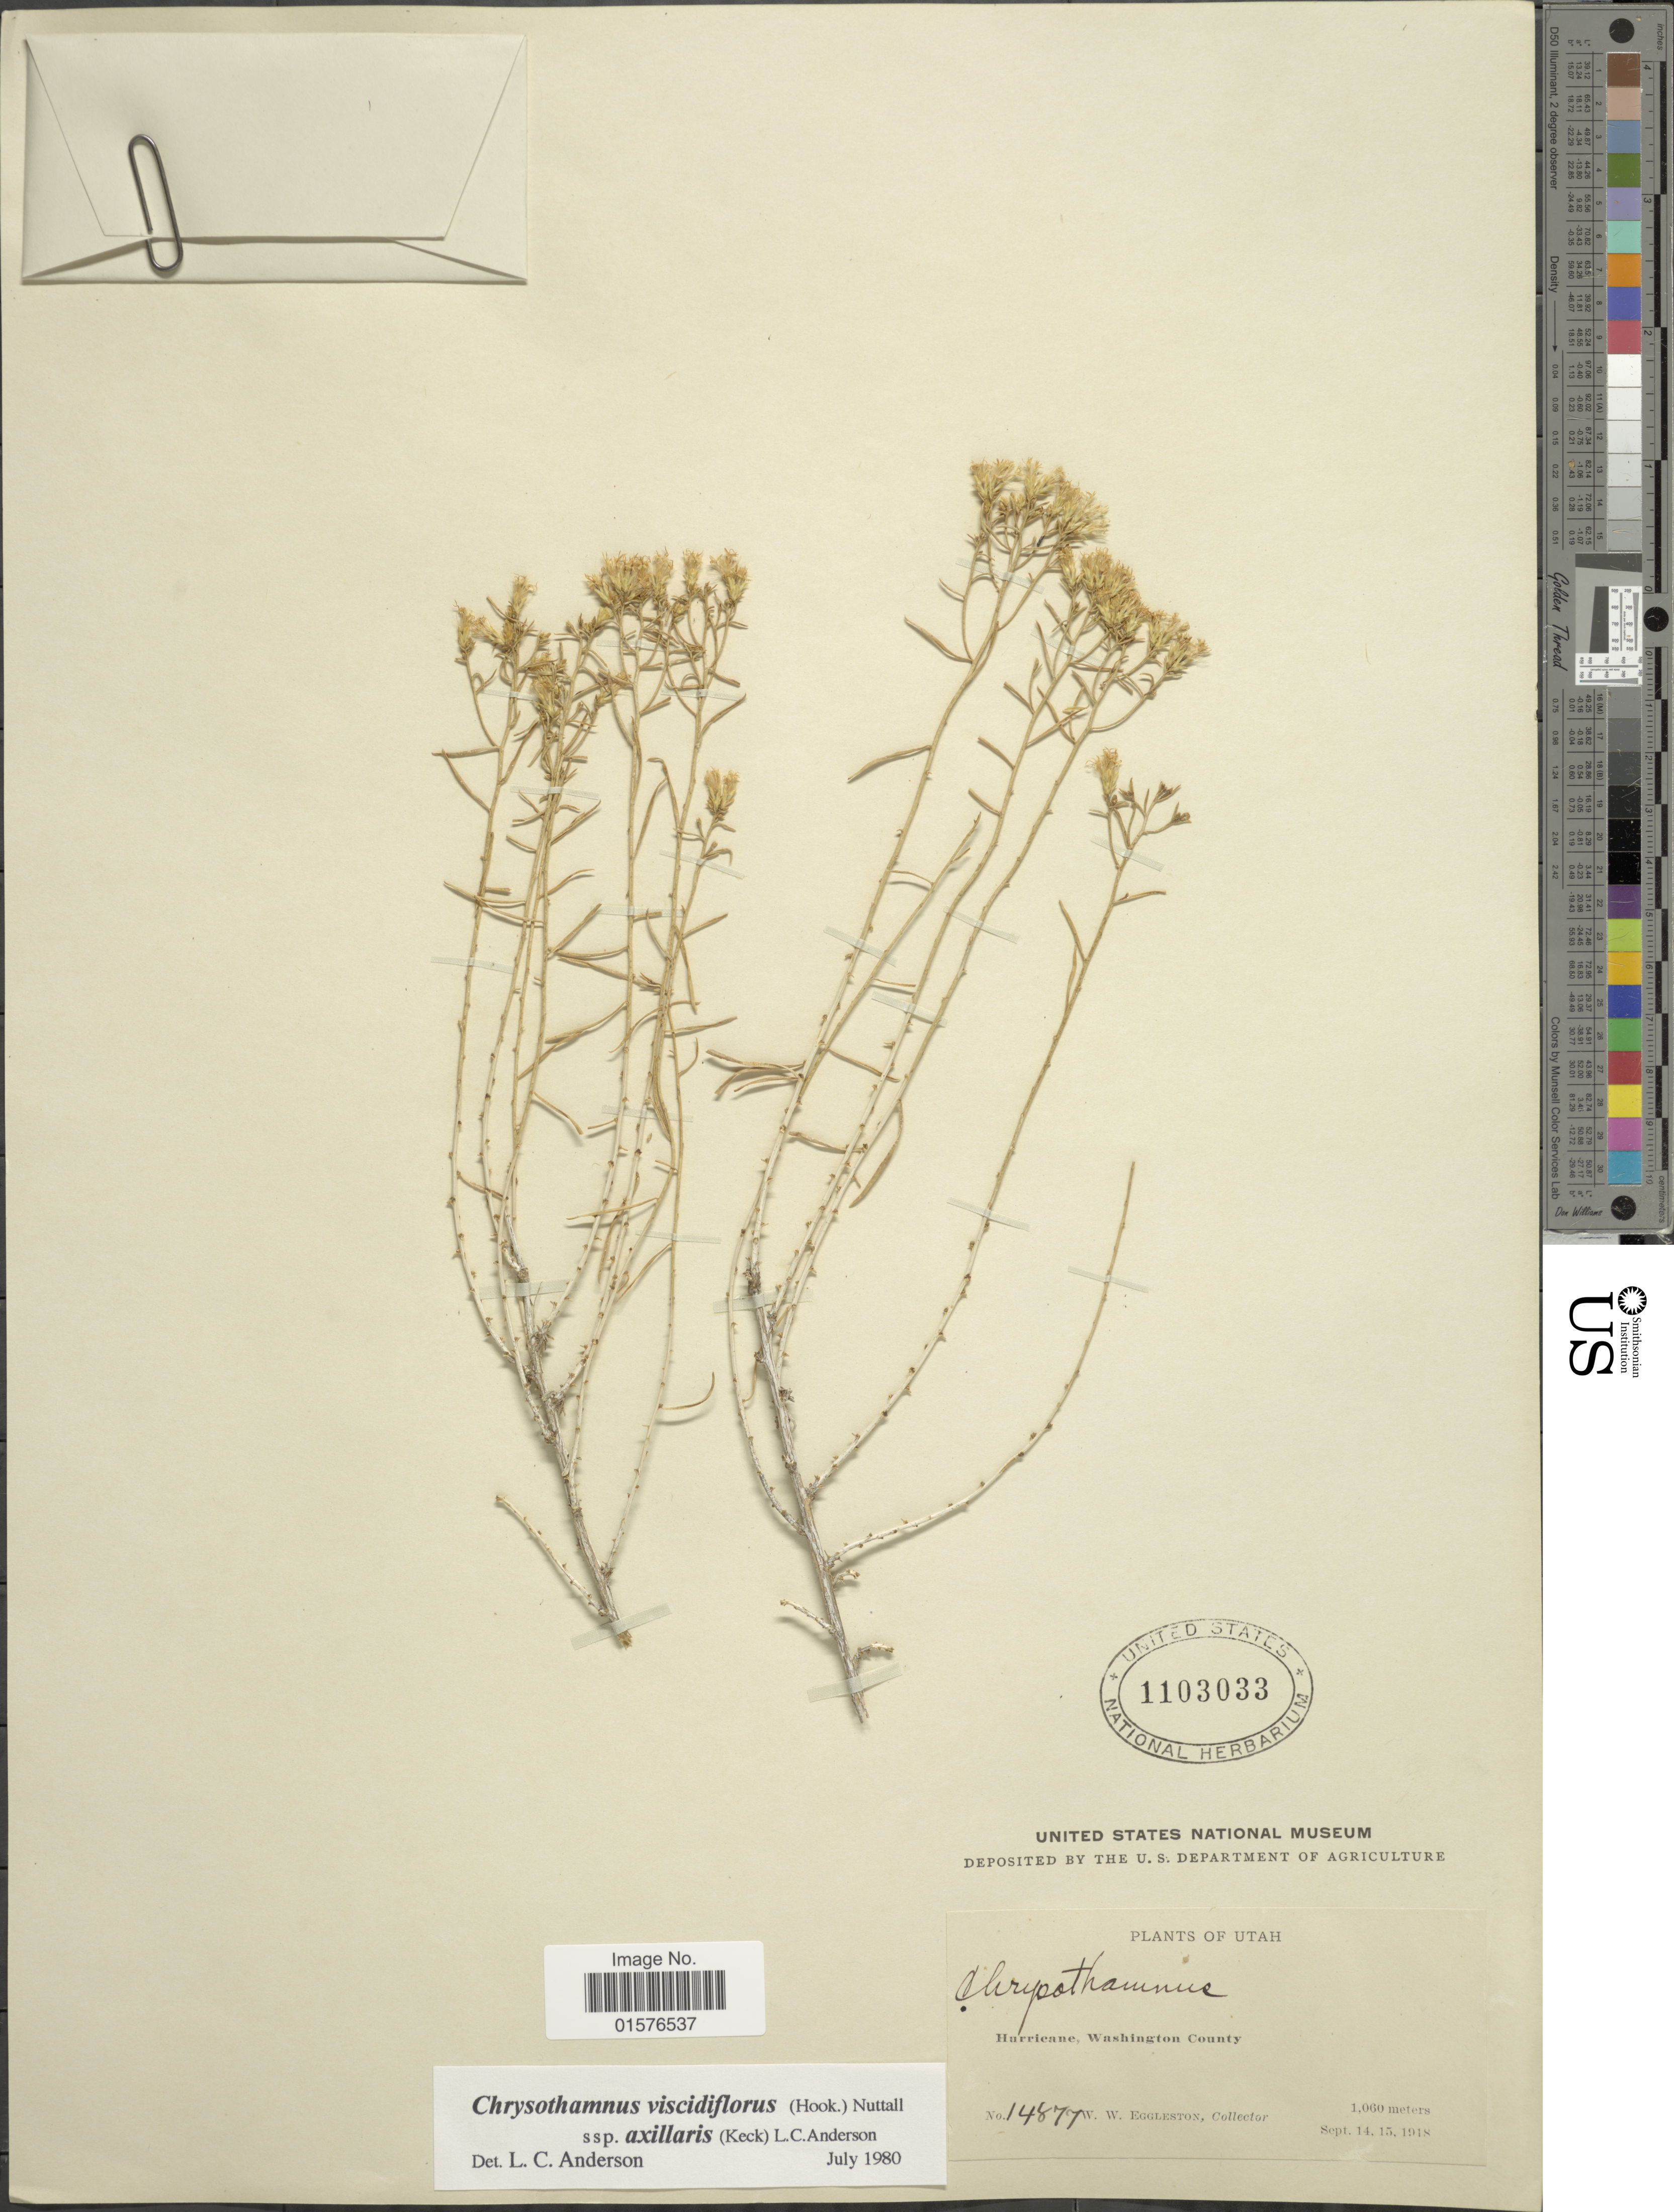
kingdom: Plantae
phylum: Tracheophyta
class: Magnoliopsida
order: Asterales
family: Asteraceae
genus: Chrysothamnus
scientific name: Chrysothamnus viscidiflorus subsp. axillaris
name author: (D.D. Keck) L.C. Anderson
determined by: Urbatsch, Lowell E., Curator (LSU), Louisiana State University (UNITED STATES)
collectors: W. W. Eggleston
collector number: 14877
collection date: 1918-09-14/1918-09-15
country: United States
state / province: Utah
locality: Hurricane, Washington County.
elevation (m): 1060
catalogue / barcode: US 1103033